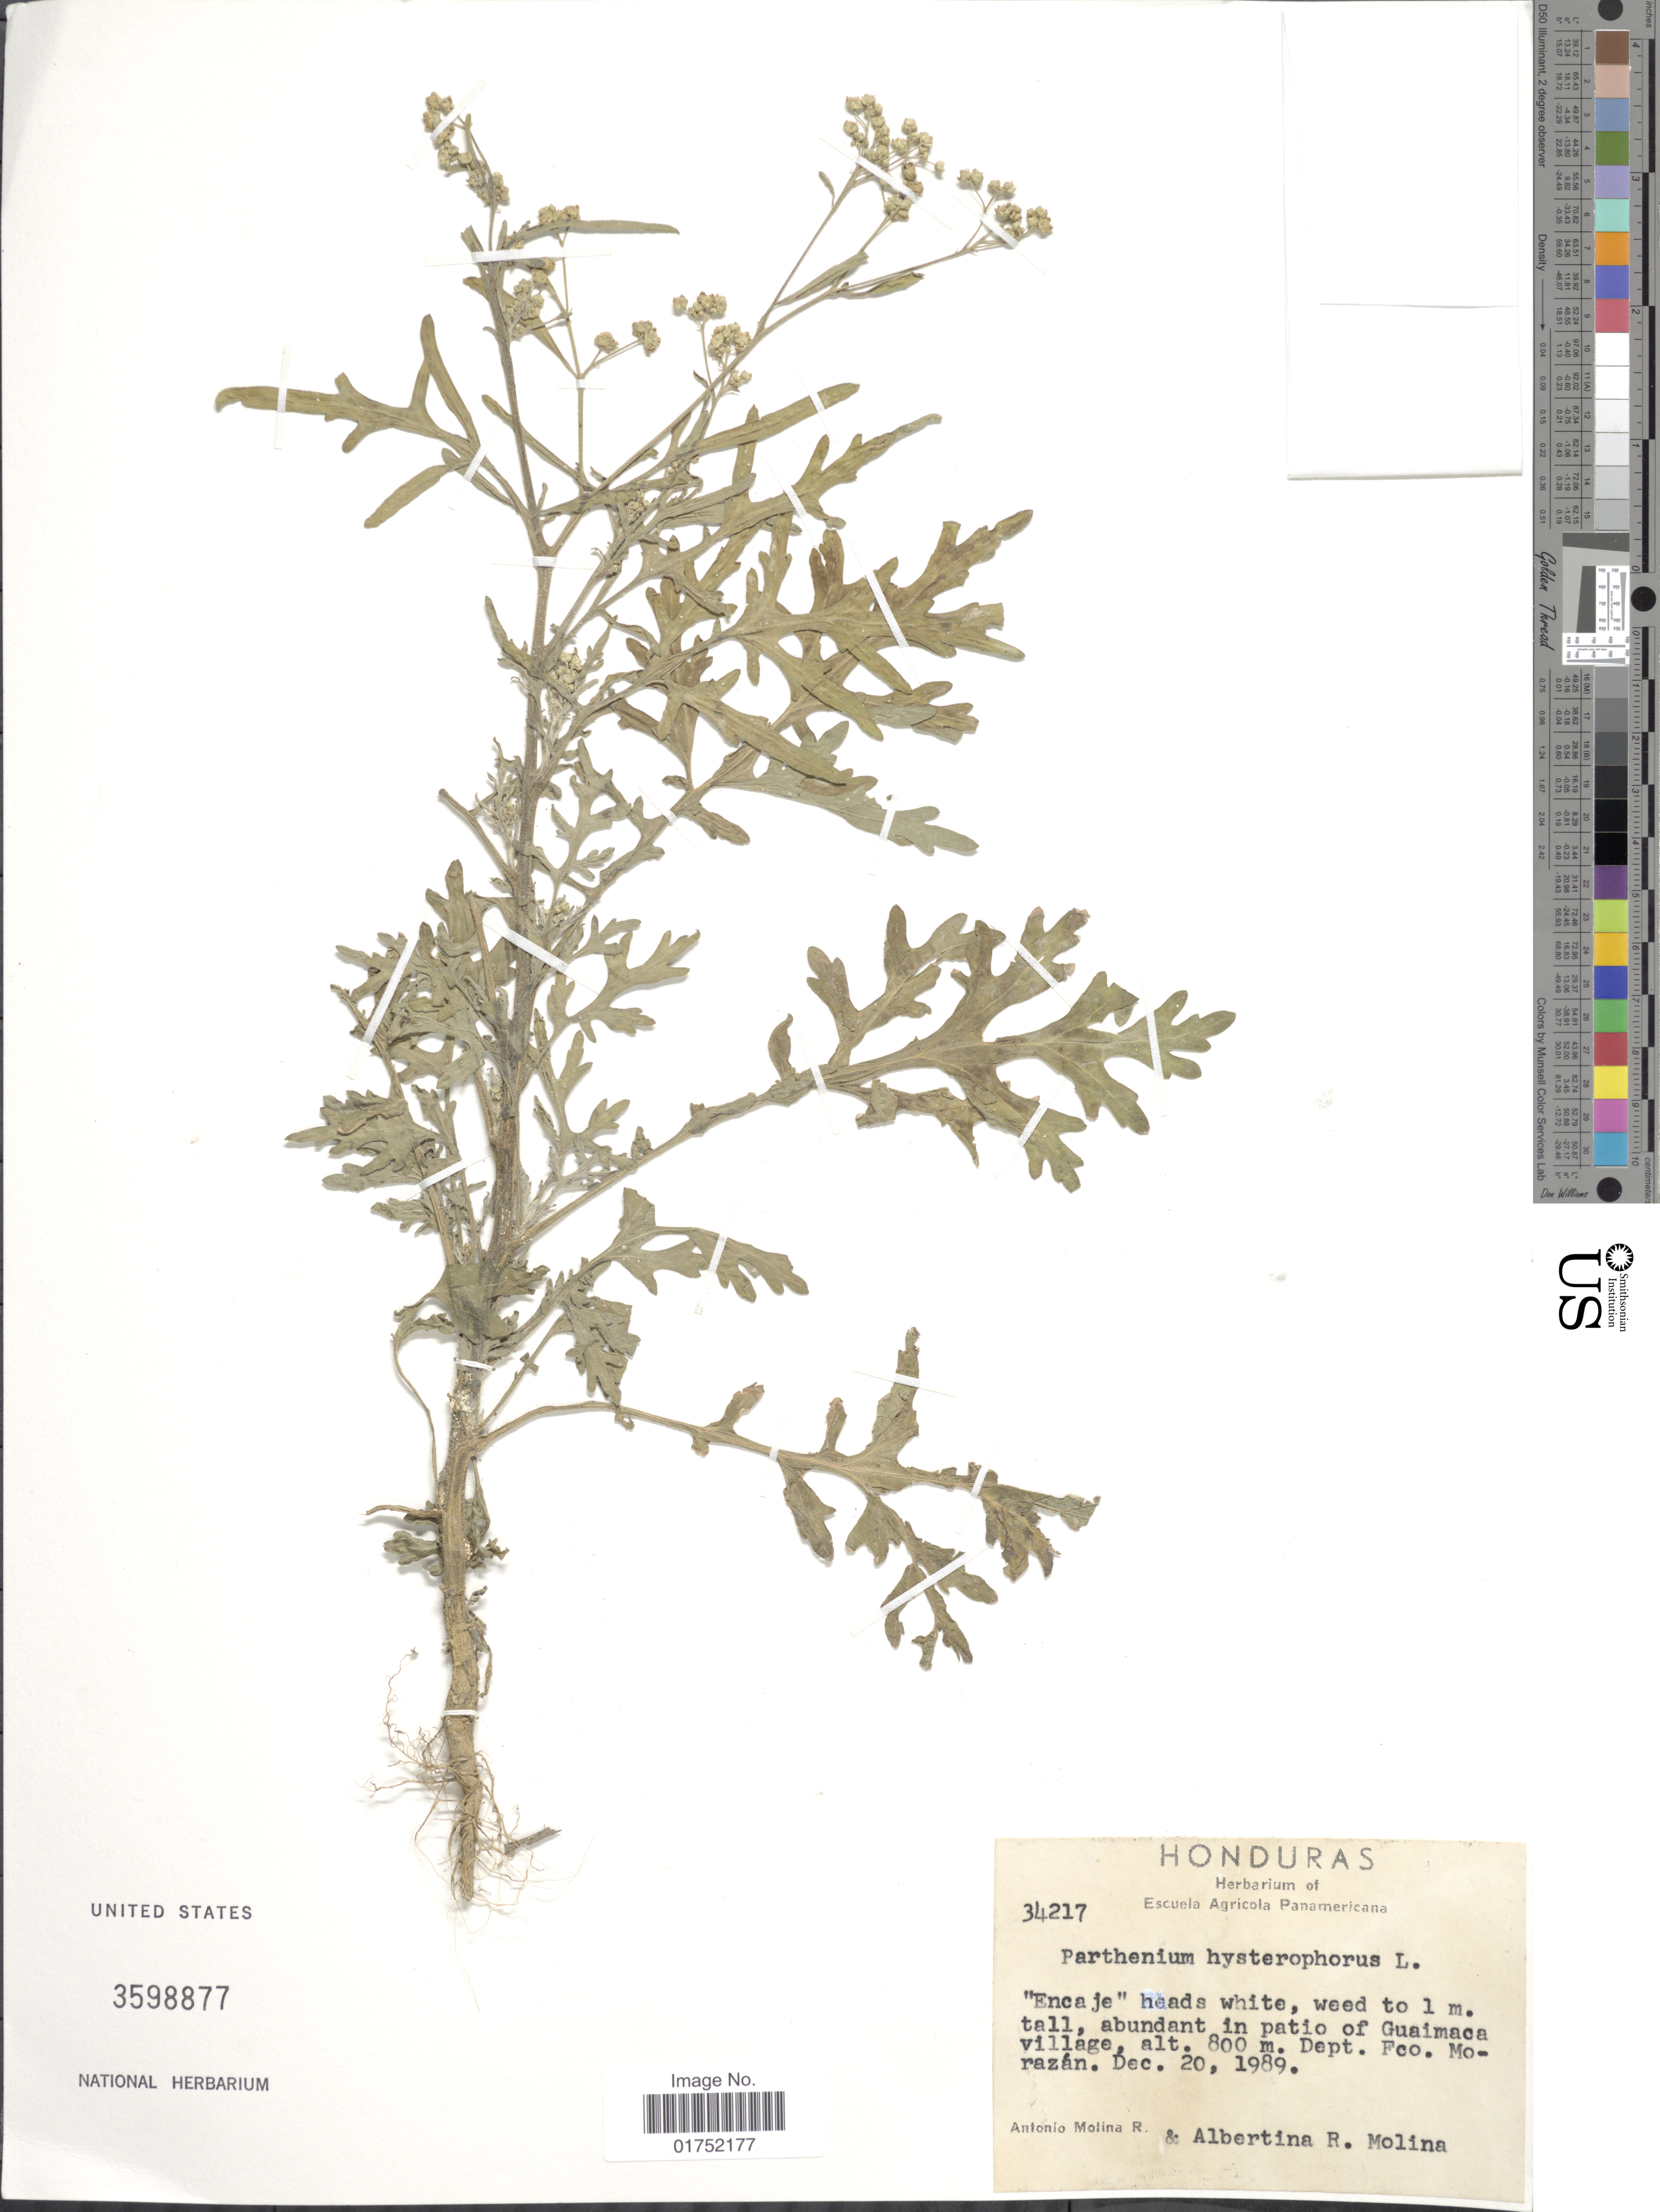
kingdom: Plantae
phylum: Tracheophyta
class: Magnoliopsida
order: Asterales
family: Asteraceae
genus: Parthenium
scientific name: Parthenium hysterophorus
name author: L.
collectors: A. Molina R. & A. R. Molina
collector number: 34217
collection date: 1989-12-20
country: Honduras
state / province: Fco. Morazán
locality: Patio of Guaimaca village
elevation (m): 800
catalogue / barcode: US 3598877